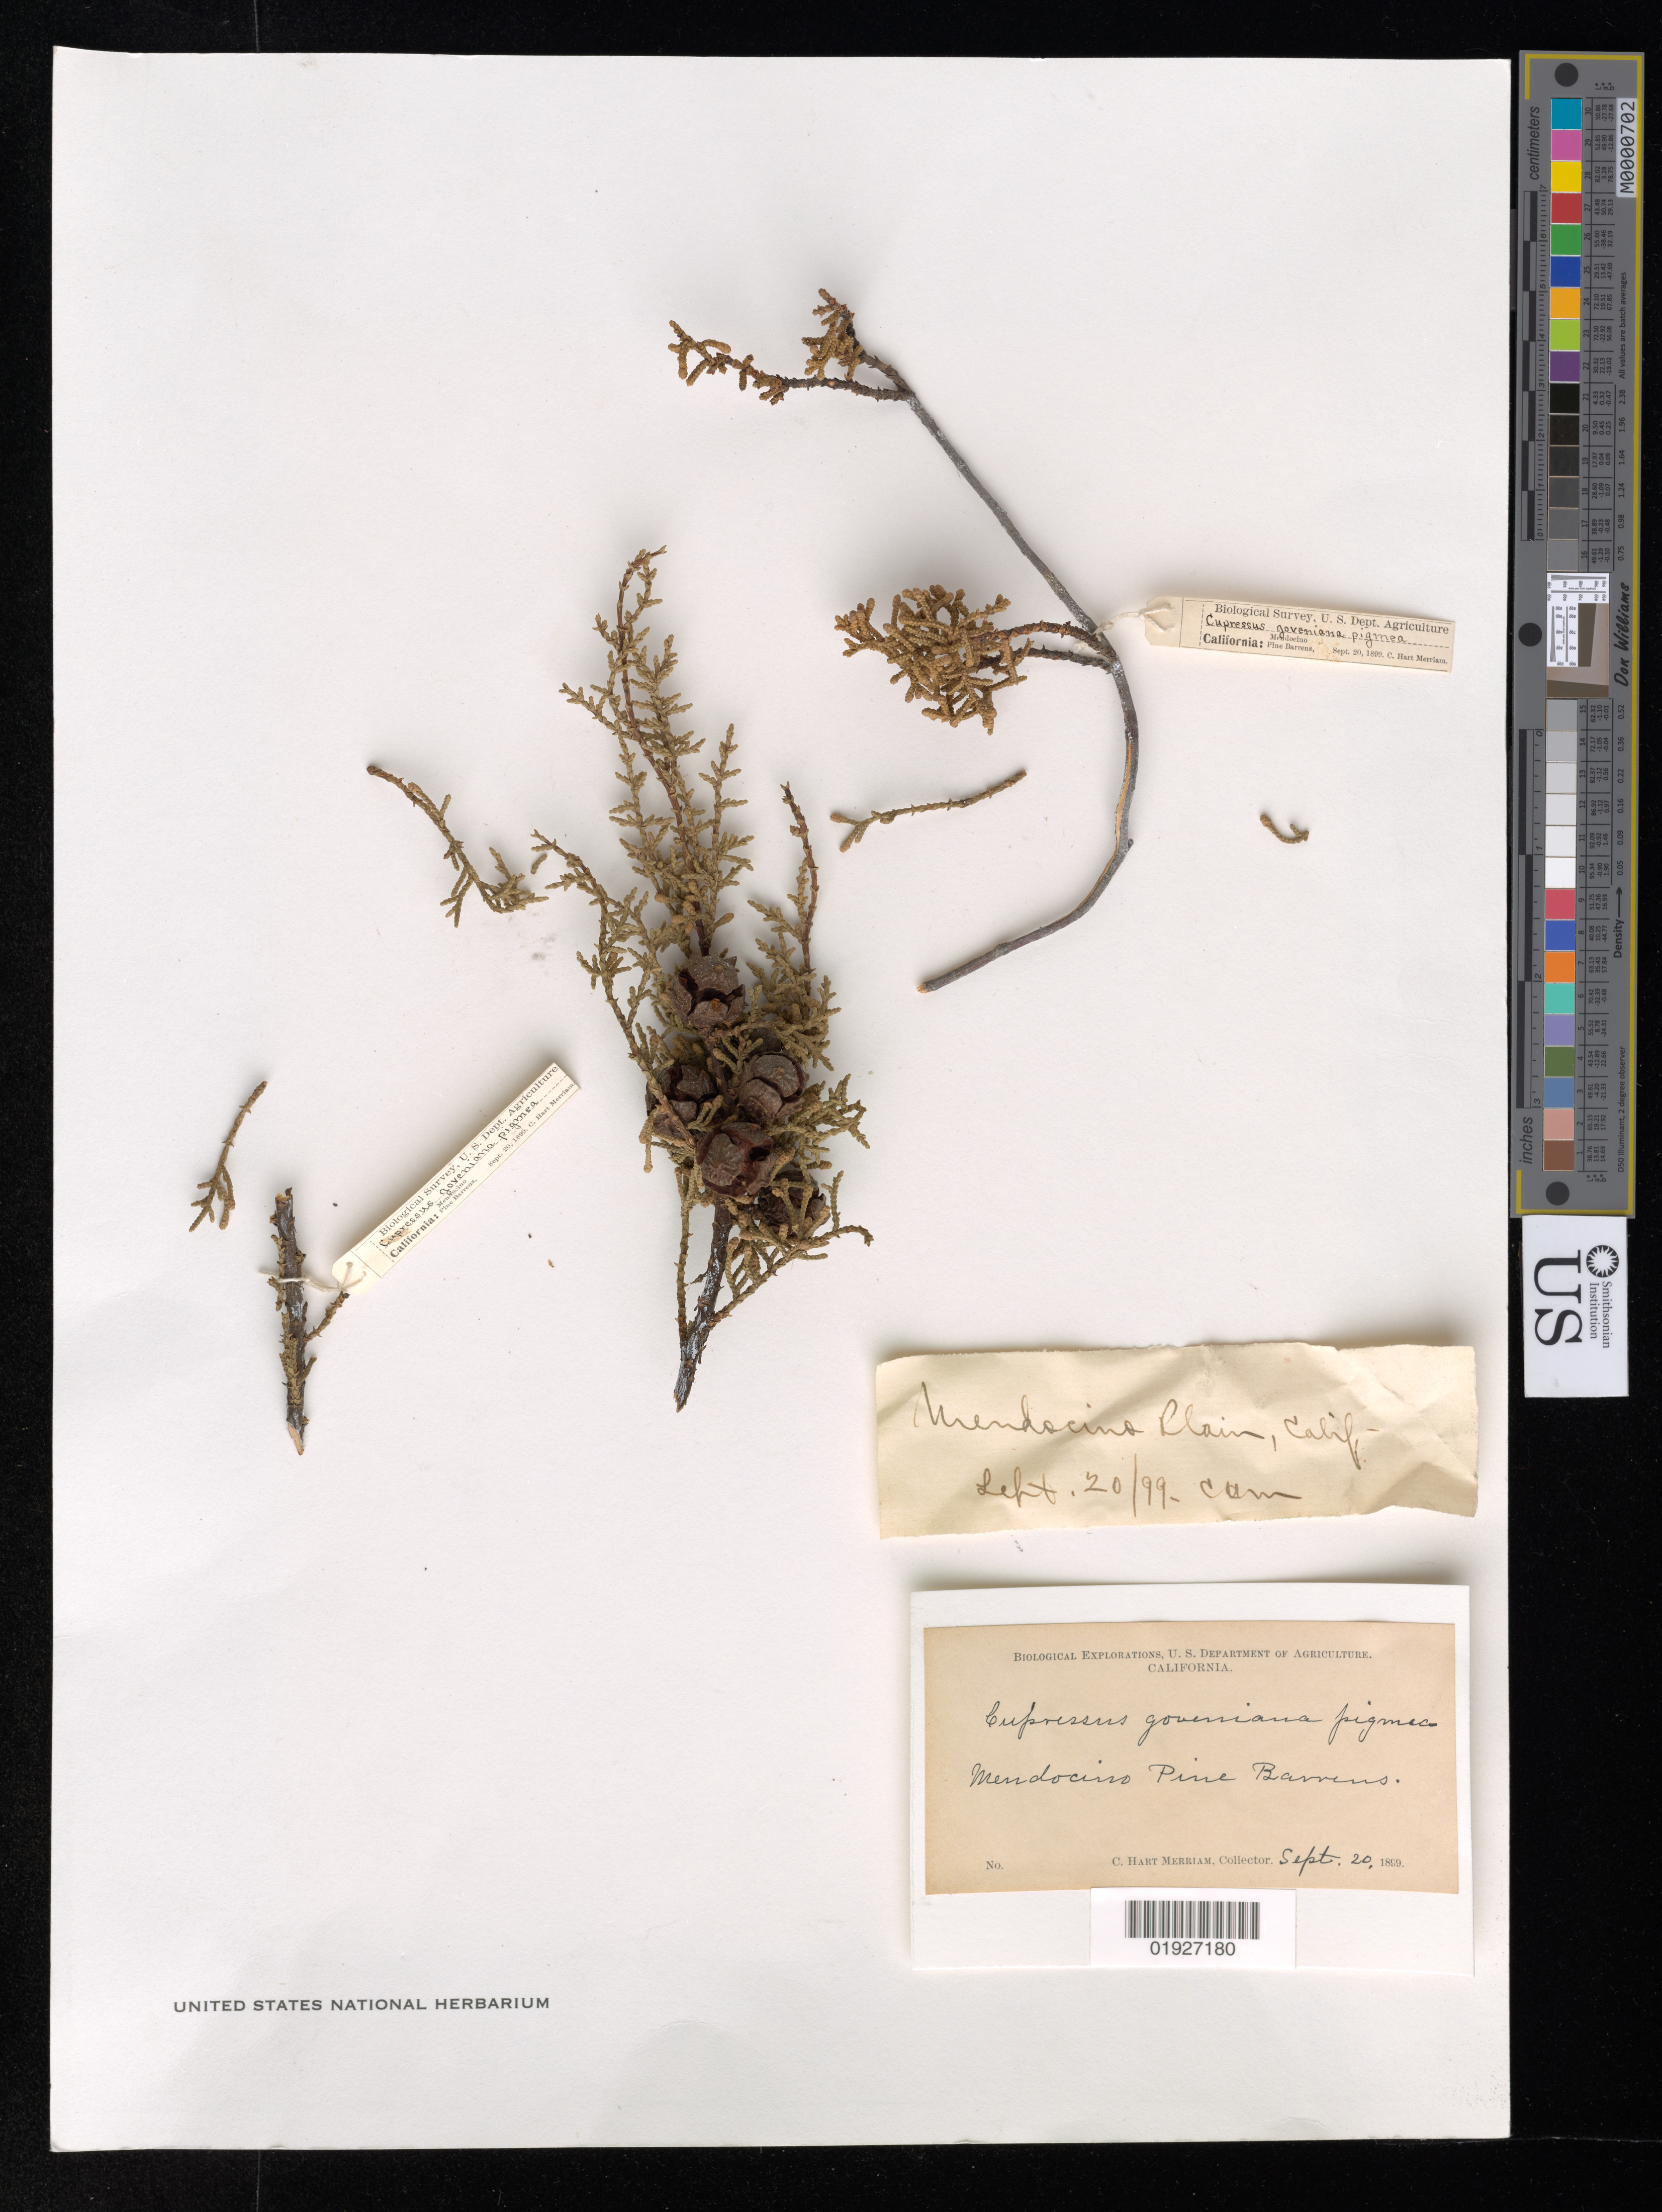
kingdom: Plantae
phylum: Tracheophyta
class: Pinopsida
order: Pinales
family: Cupressaceae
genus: Hesperocyparis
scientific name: Hesperocyparis goveniana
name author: (Gordon) Bartel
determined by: (US) Smithsonian Institution - National Museum of Natural History - Department of Botany (UNITED STATES)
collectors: C. Merriam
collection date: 1899-09-20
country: United States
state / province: California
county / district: Mendocino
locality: Pine Barrens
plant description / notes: Herb. no. 430008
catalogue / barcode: US 430008